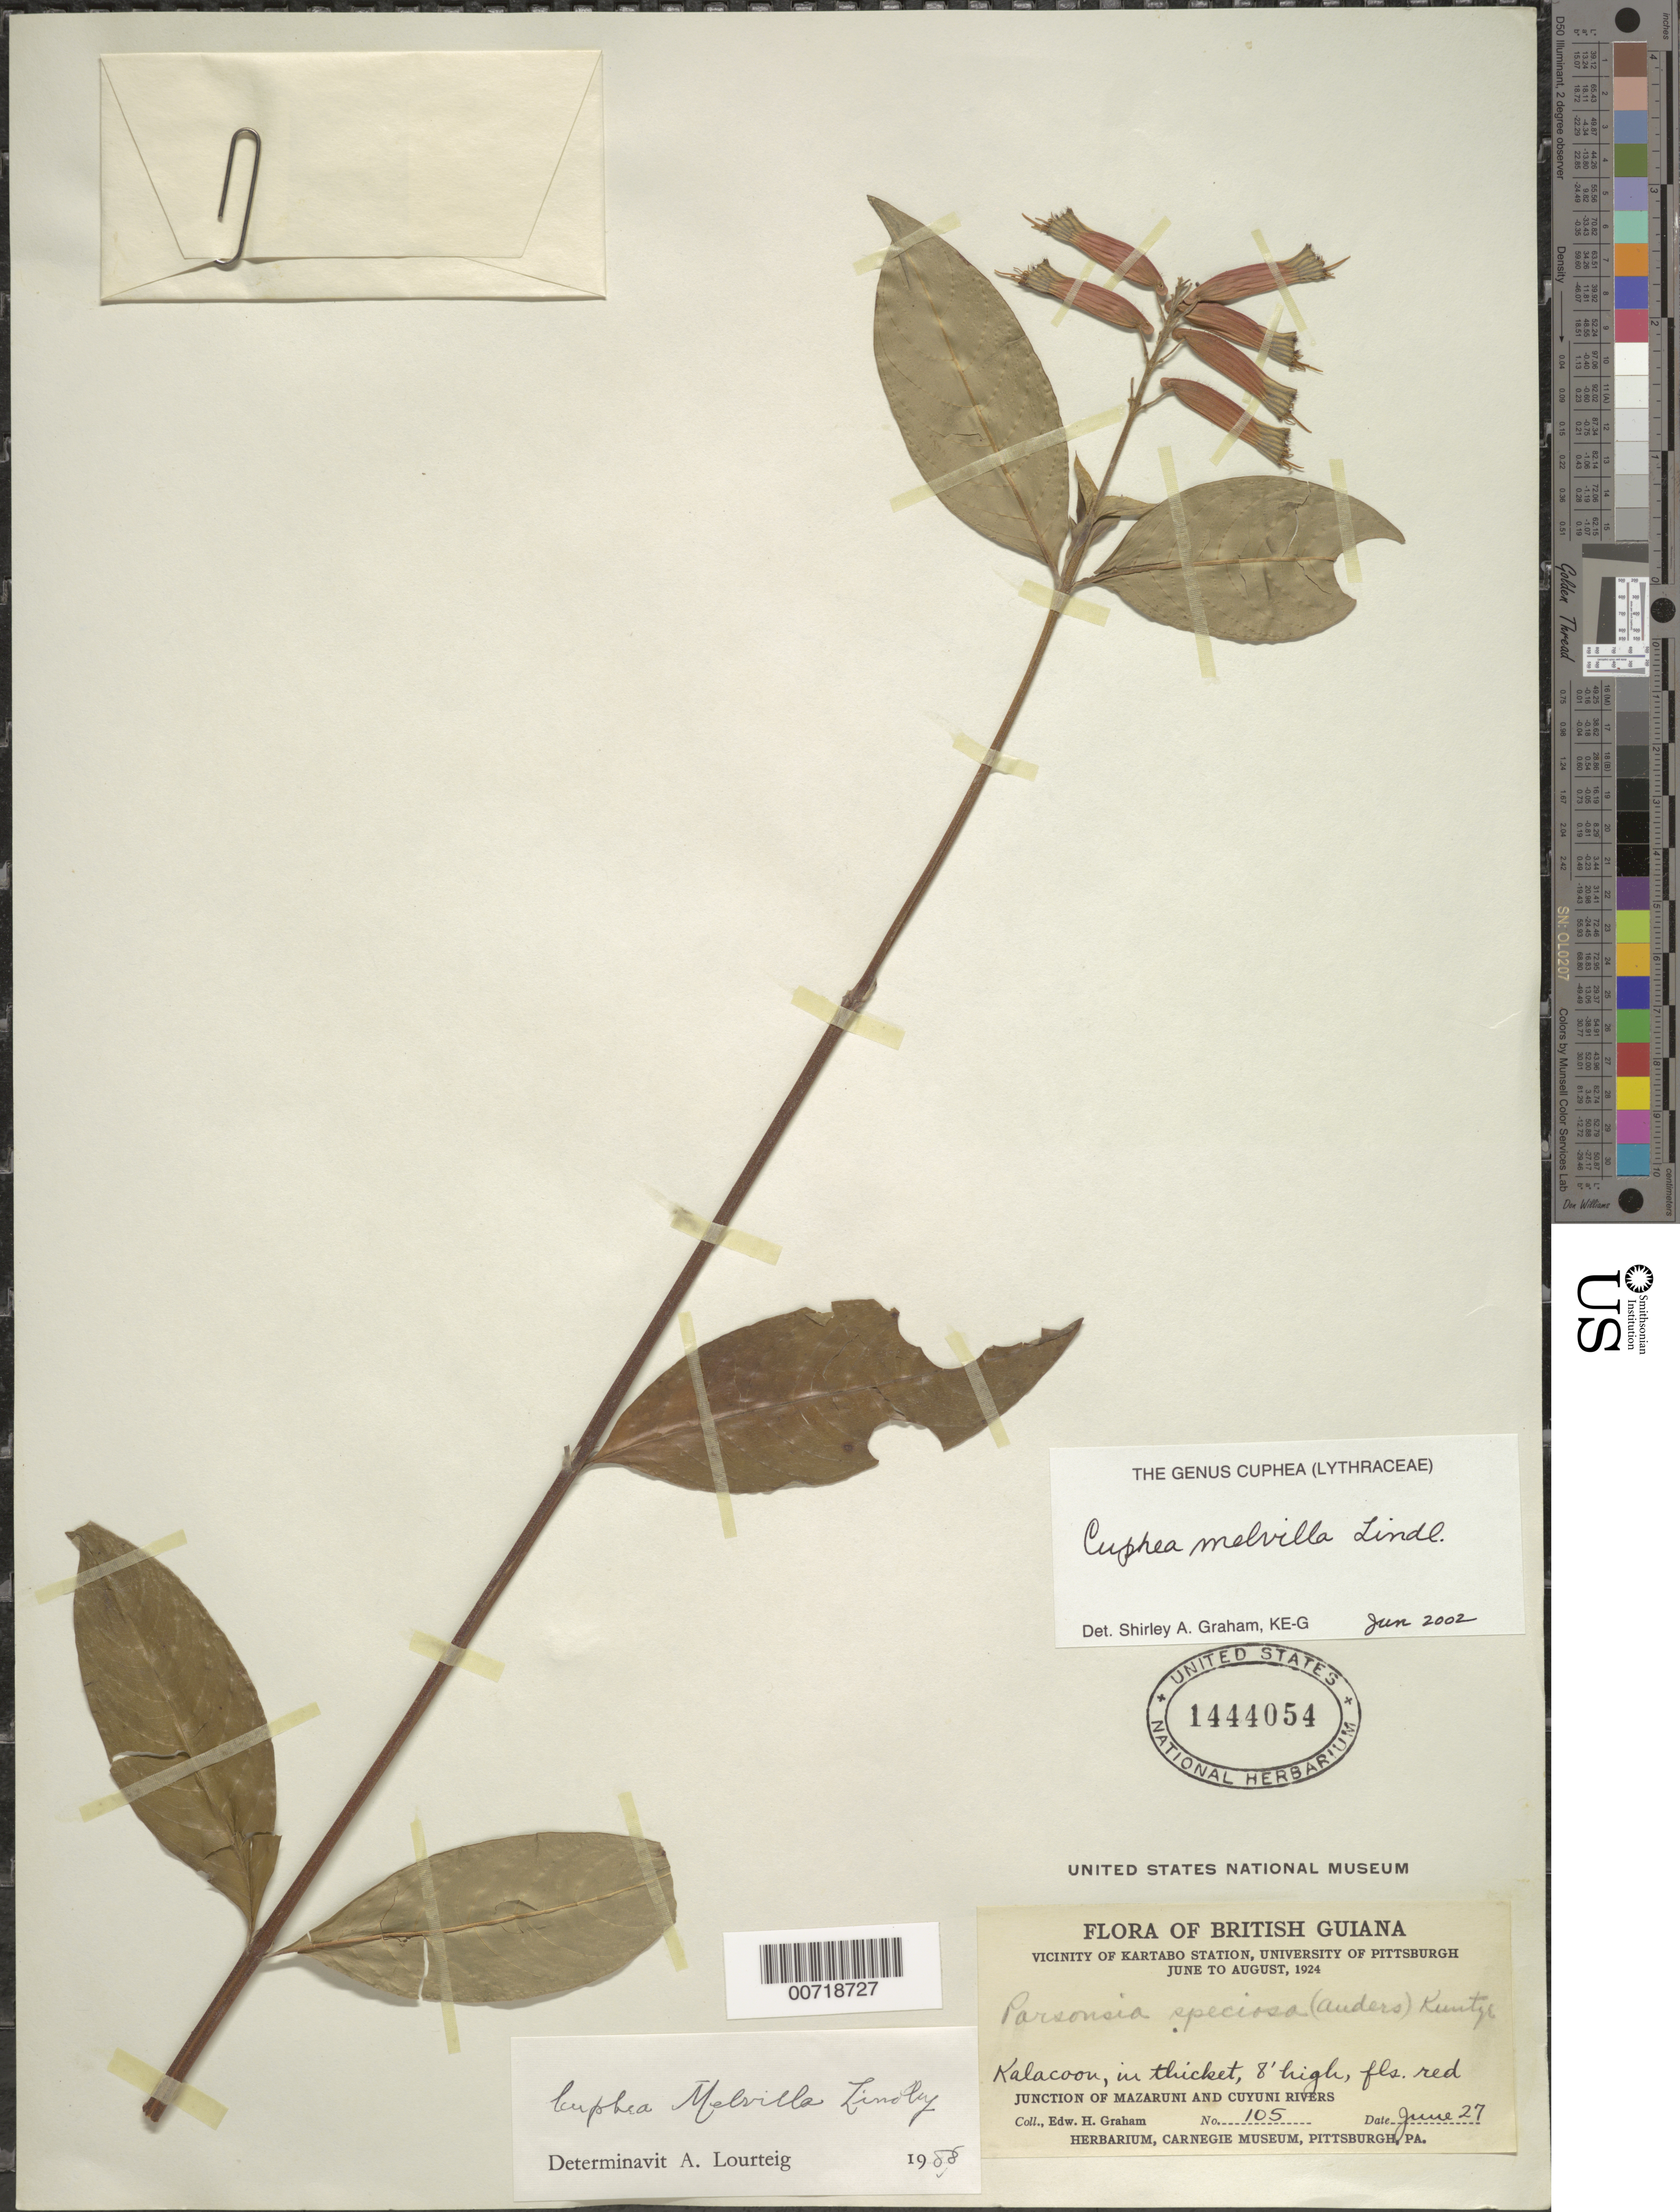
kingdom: Plantae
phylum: Tracheophyta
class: Magnoliopsida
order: Myrtales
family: Lythraceae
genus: Cuphea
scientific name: Cuphea melvilla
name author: Lindl.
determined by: Graham, Shirley Ann Tousch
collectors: E. H. Graham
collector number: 105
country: Guyana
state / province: Cuyuni-Mazaruni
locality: Kalakun, junct. of Mazaruni and Cuyuni rivers, vic. of Kartabo Station (Kalacoon on label)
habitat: Thicket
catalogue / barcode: US 1444054